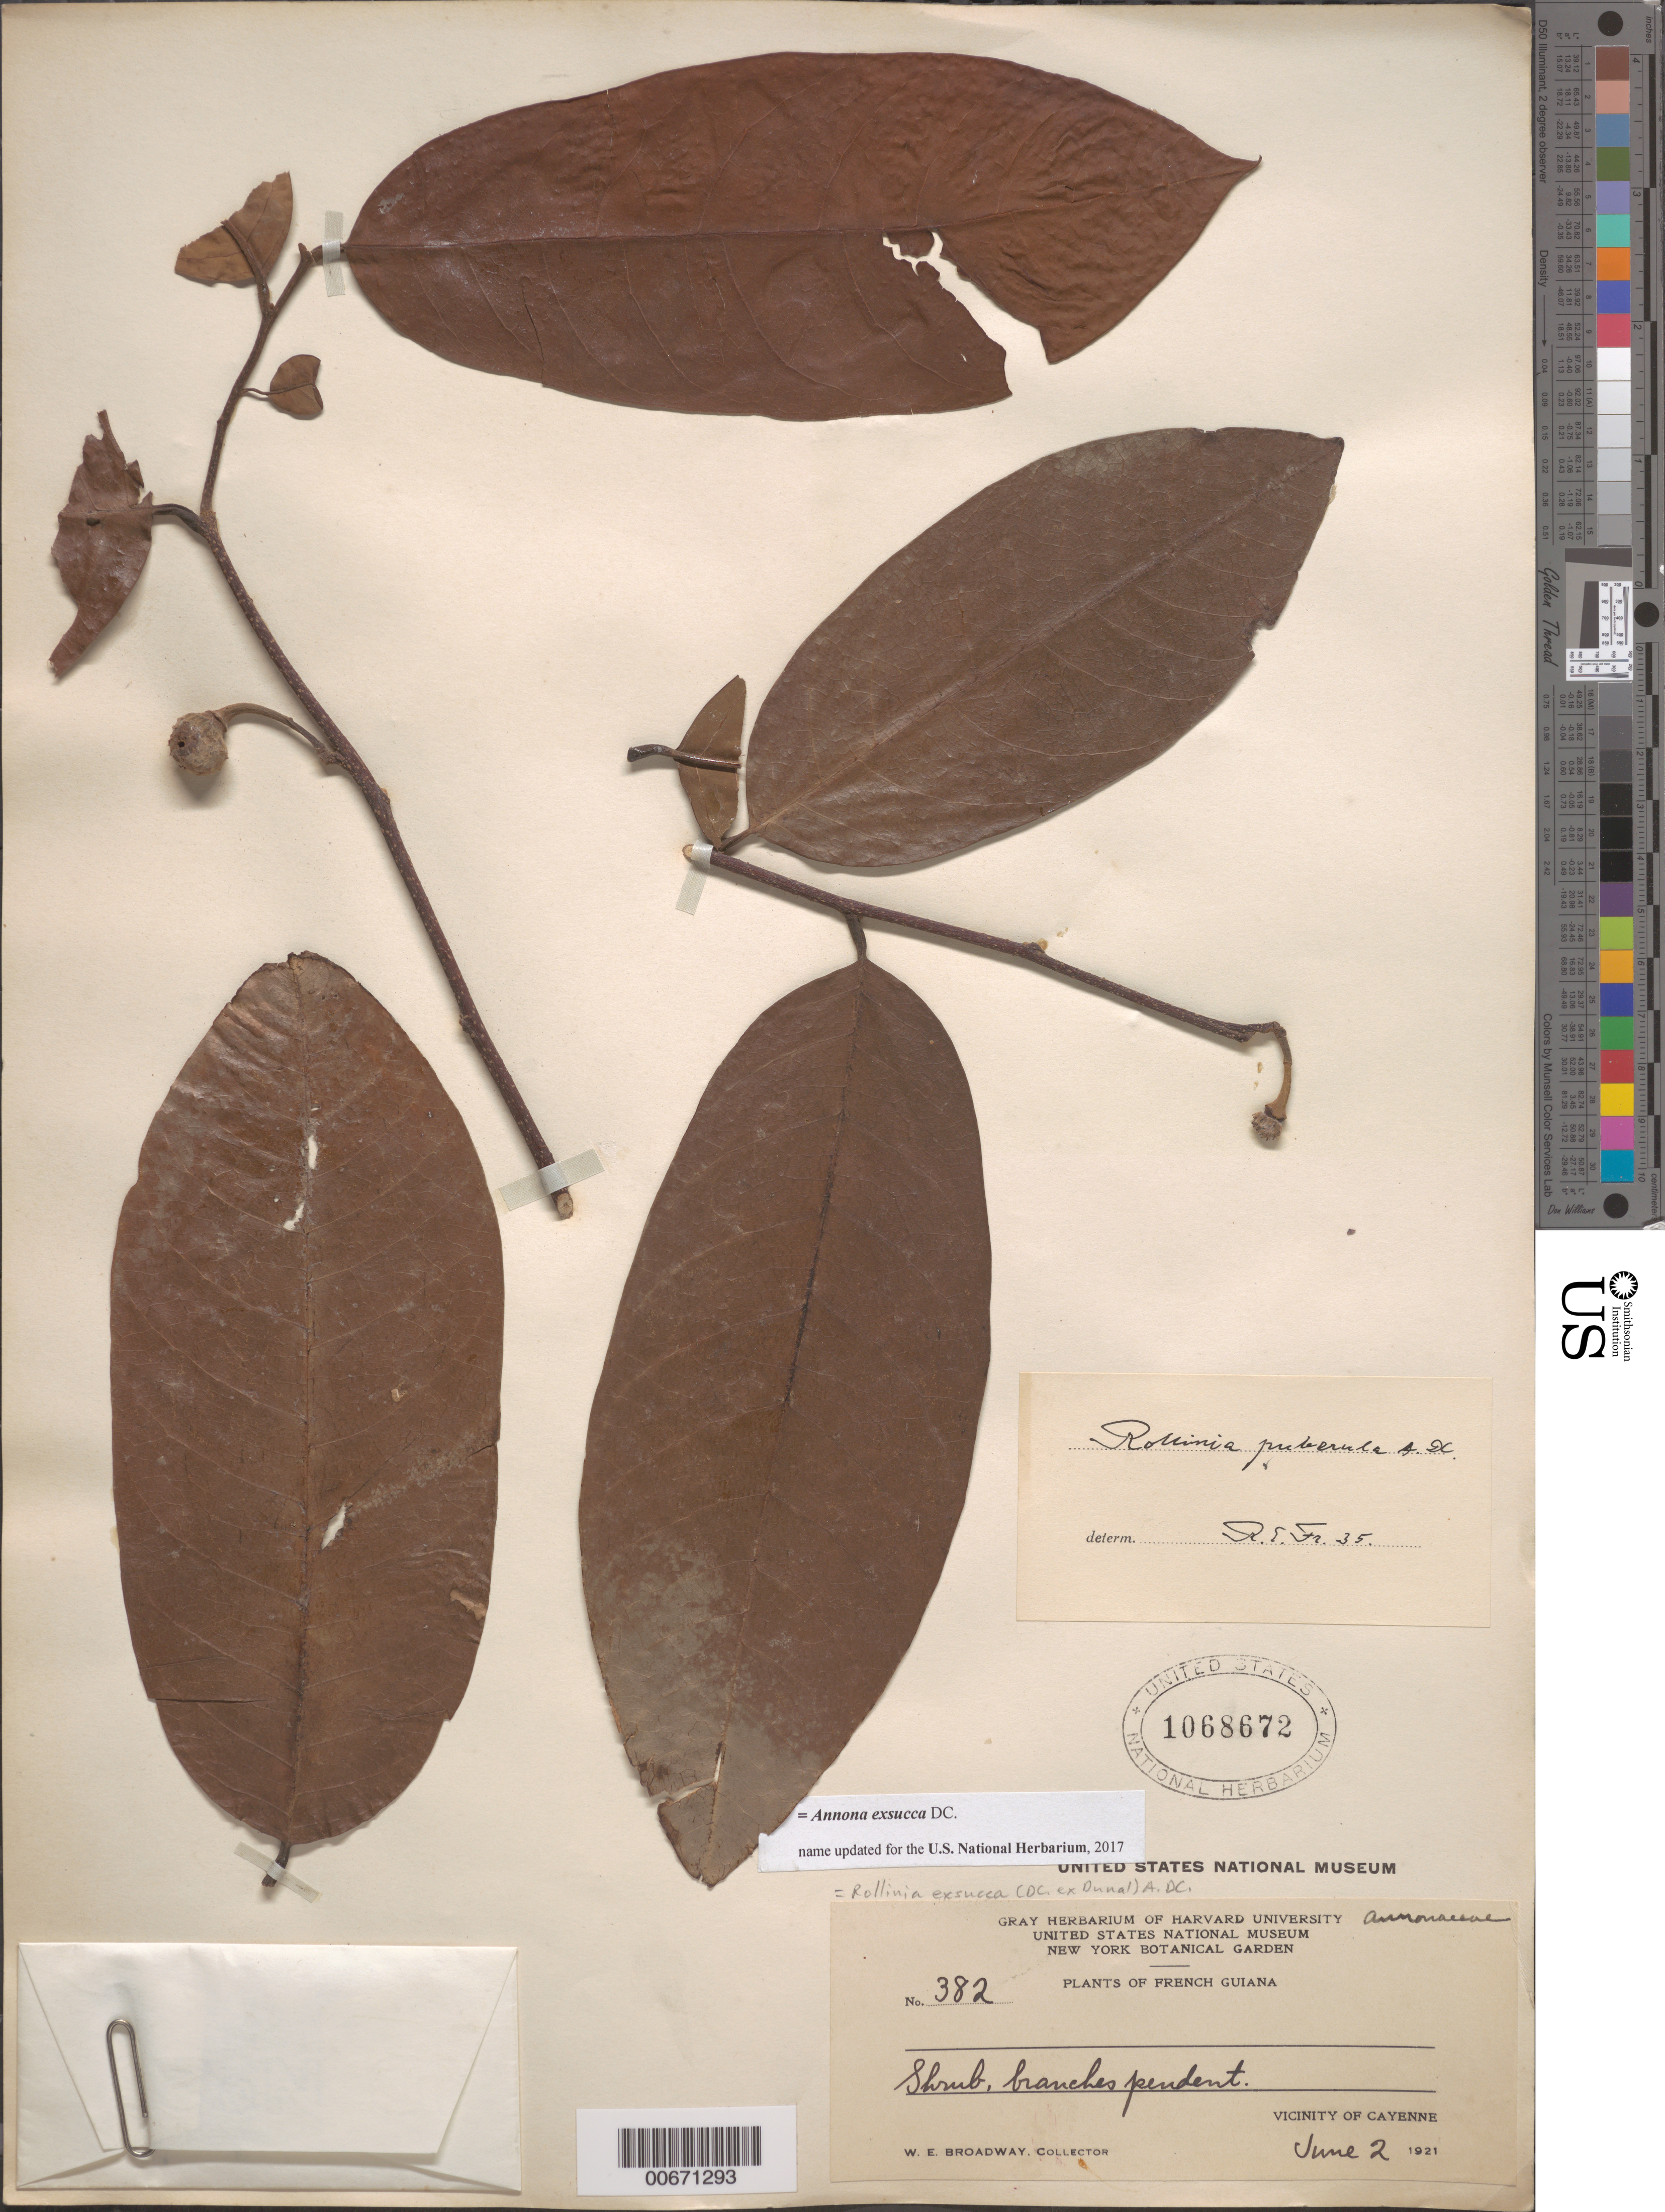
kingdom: Plantae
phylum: Tracheophyta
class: Magnoliopsida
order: Magnoliales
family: Annonaceae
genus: Annona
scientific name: Annona exsucca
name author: DC. ex Dunal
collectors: W. E. Broadway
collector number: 382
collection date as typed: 2-Jun-21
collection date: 1921-06-02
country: French Guiana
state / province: Cayenne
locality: Cayenne, vic.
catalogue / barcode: US 168672